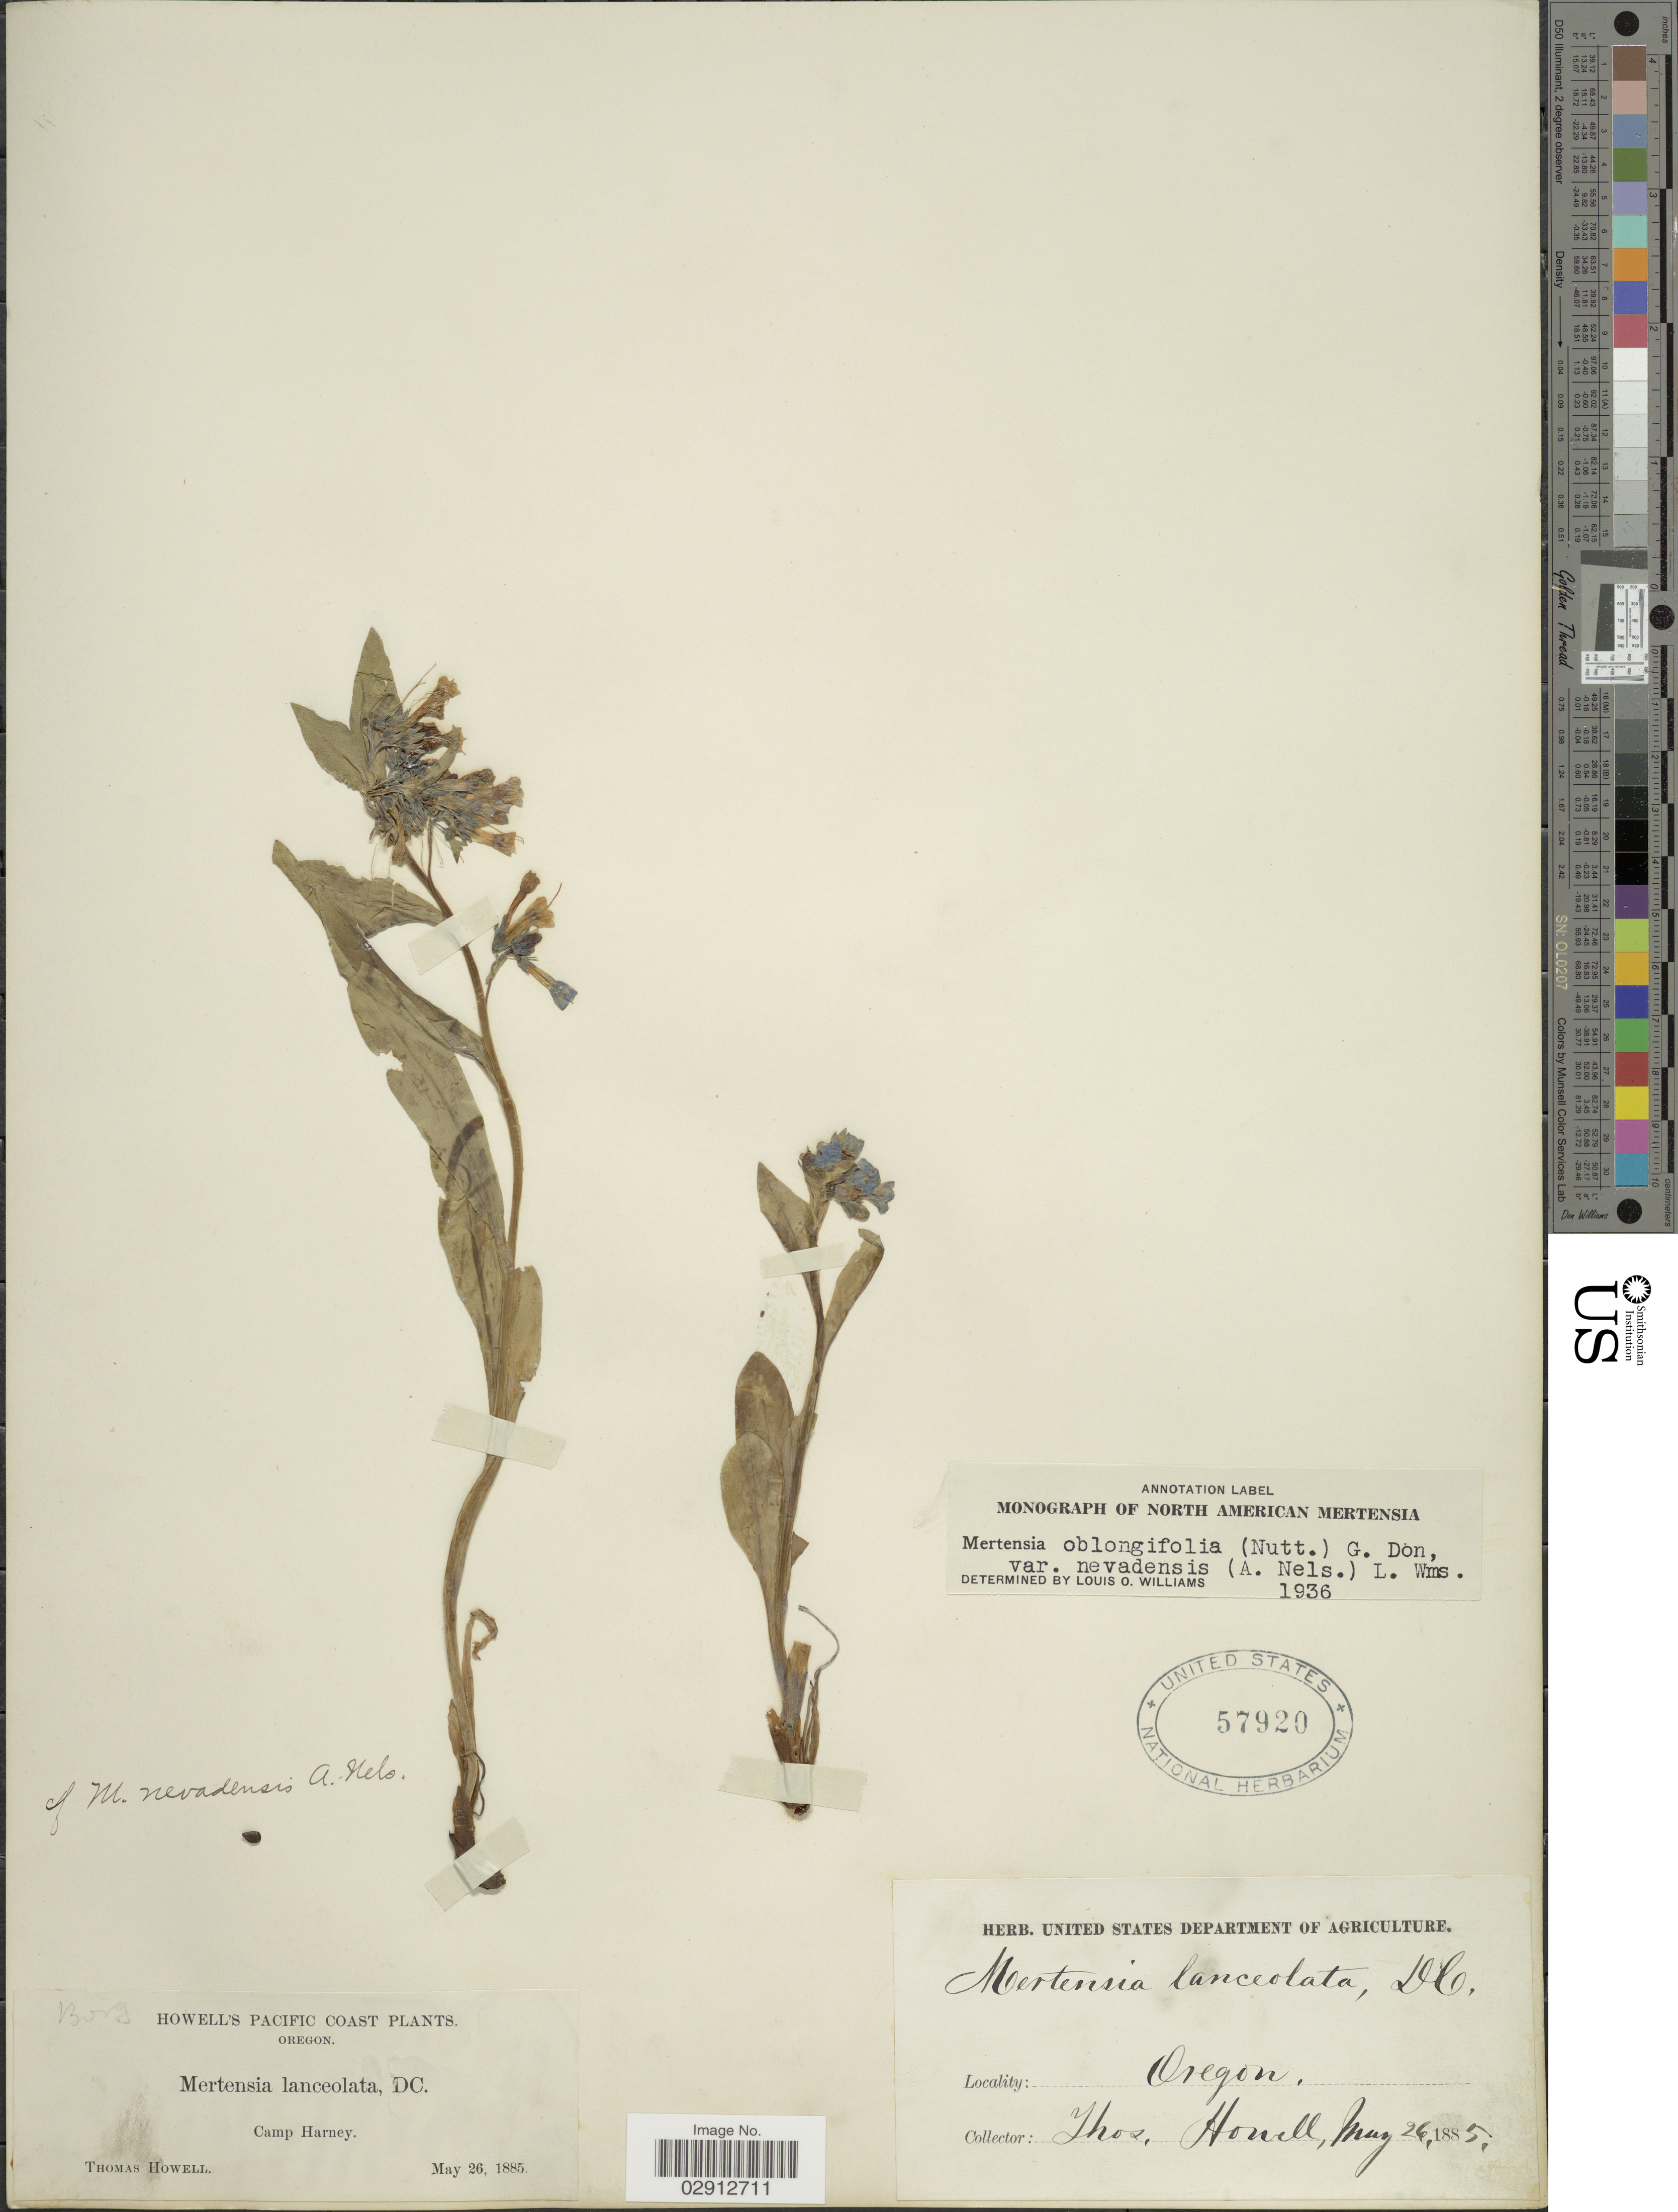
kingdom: Plantae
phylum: Tracheophyta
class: Magnoliopsida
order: Boraginales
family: Boraginaceae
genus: Mertensia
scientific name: Mertensia oblongifolia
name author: (Nutt.) G. Don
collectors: T. Howell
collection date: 1885-05-26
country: United States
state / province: Oregon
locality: Pacific coast. Camp Harney.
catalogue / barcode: US 57920